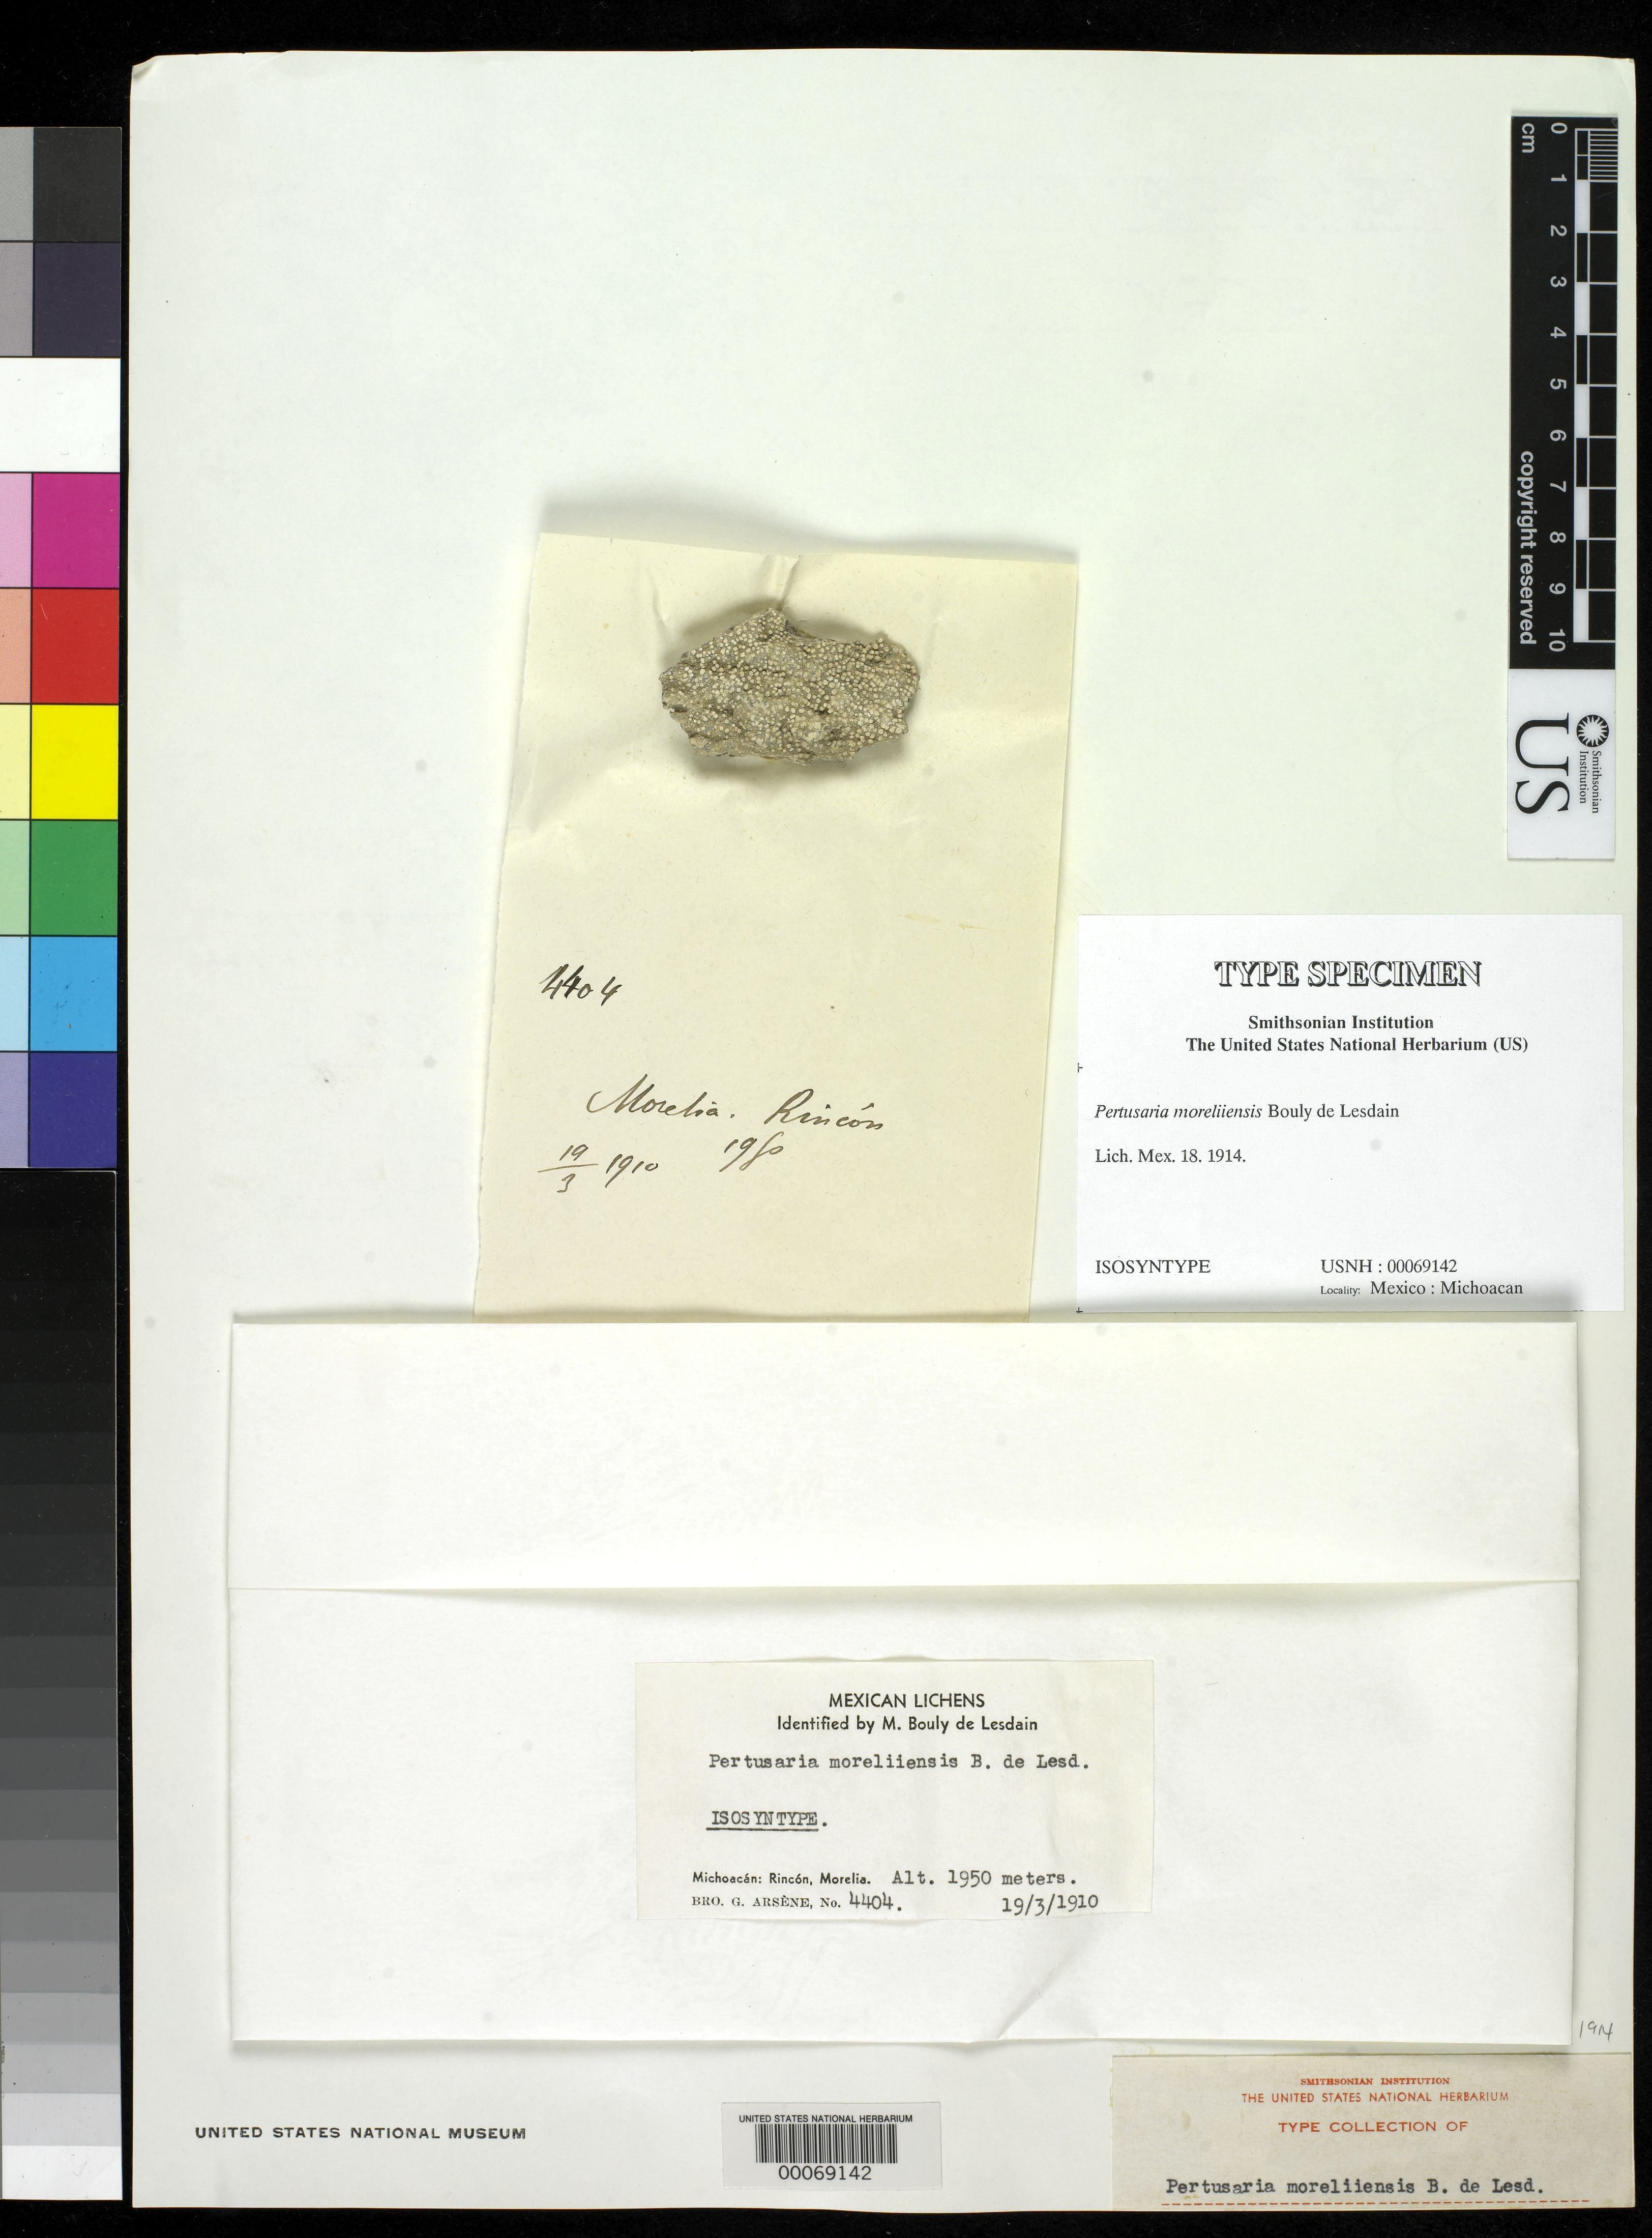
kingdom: Fungi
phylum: Ascomycota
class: Lecanoromycetes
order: Pertusariales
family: Pertusariaceae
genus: Pertusaria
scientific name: Pertusaria moreliensis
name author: B. de Lesd.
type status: Isosyntype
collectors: Bro. G. Arsène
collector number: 4404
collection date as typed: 19 Mar 1910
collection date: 1910-03-19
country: Mexico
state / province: Michoacán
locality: Morelia.